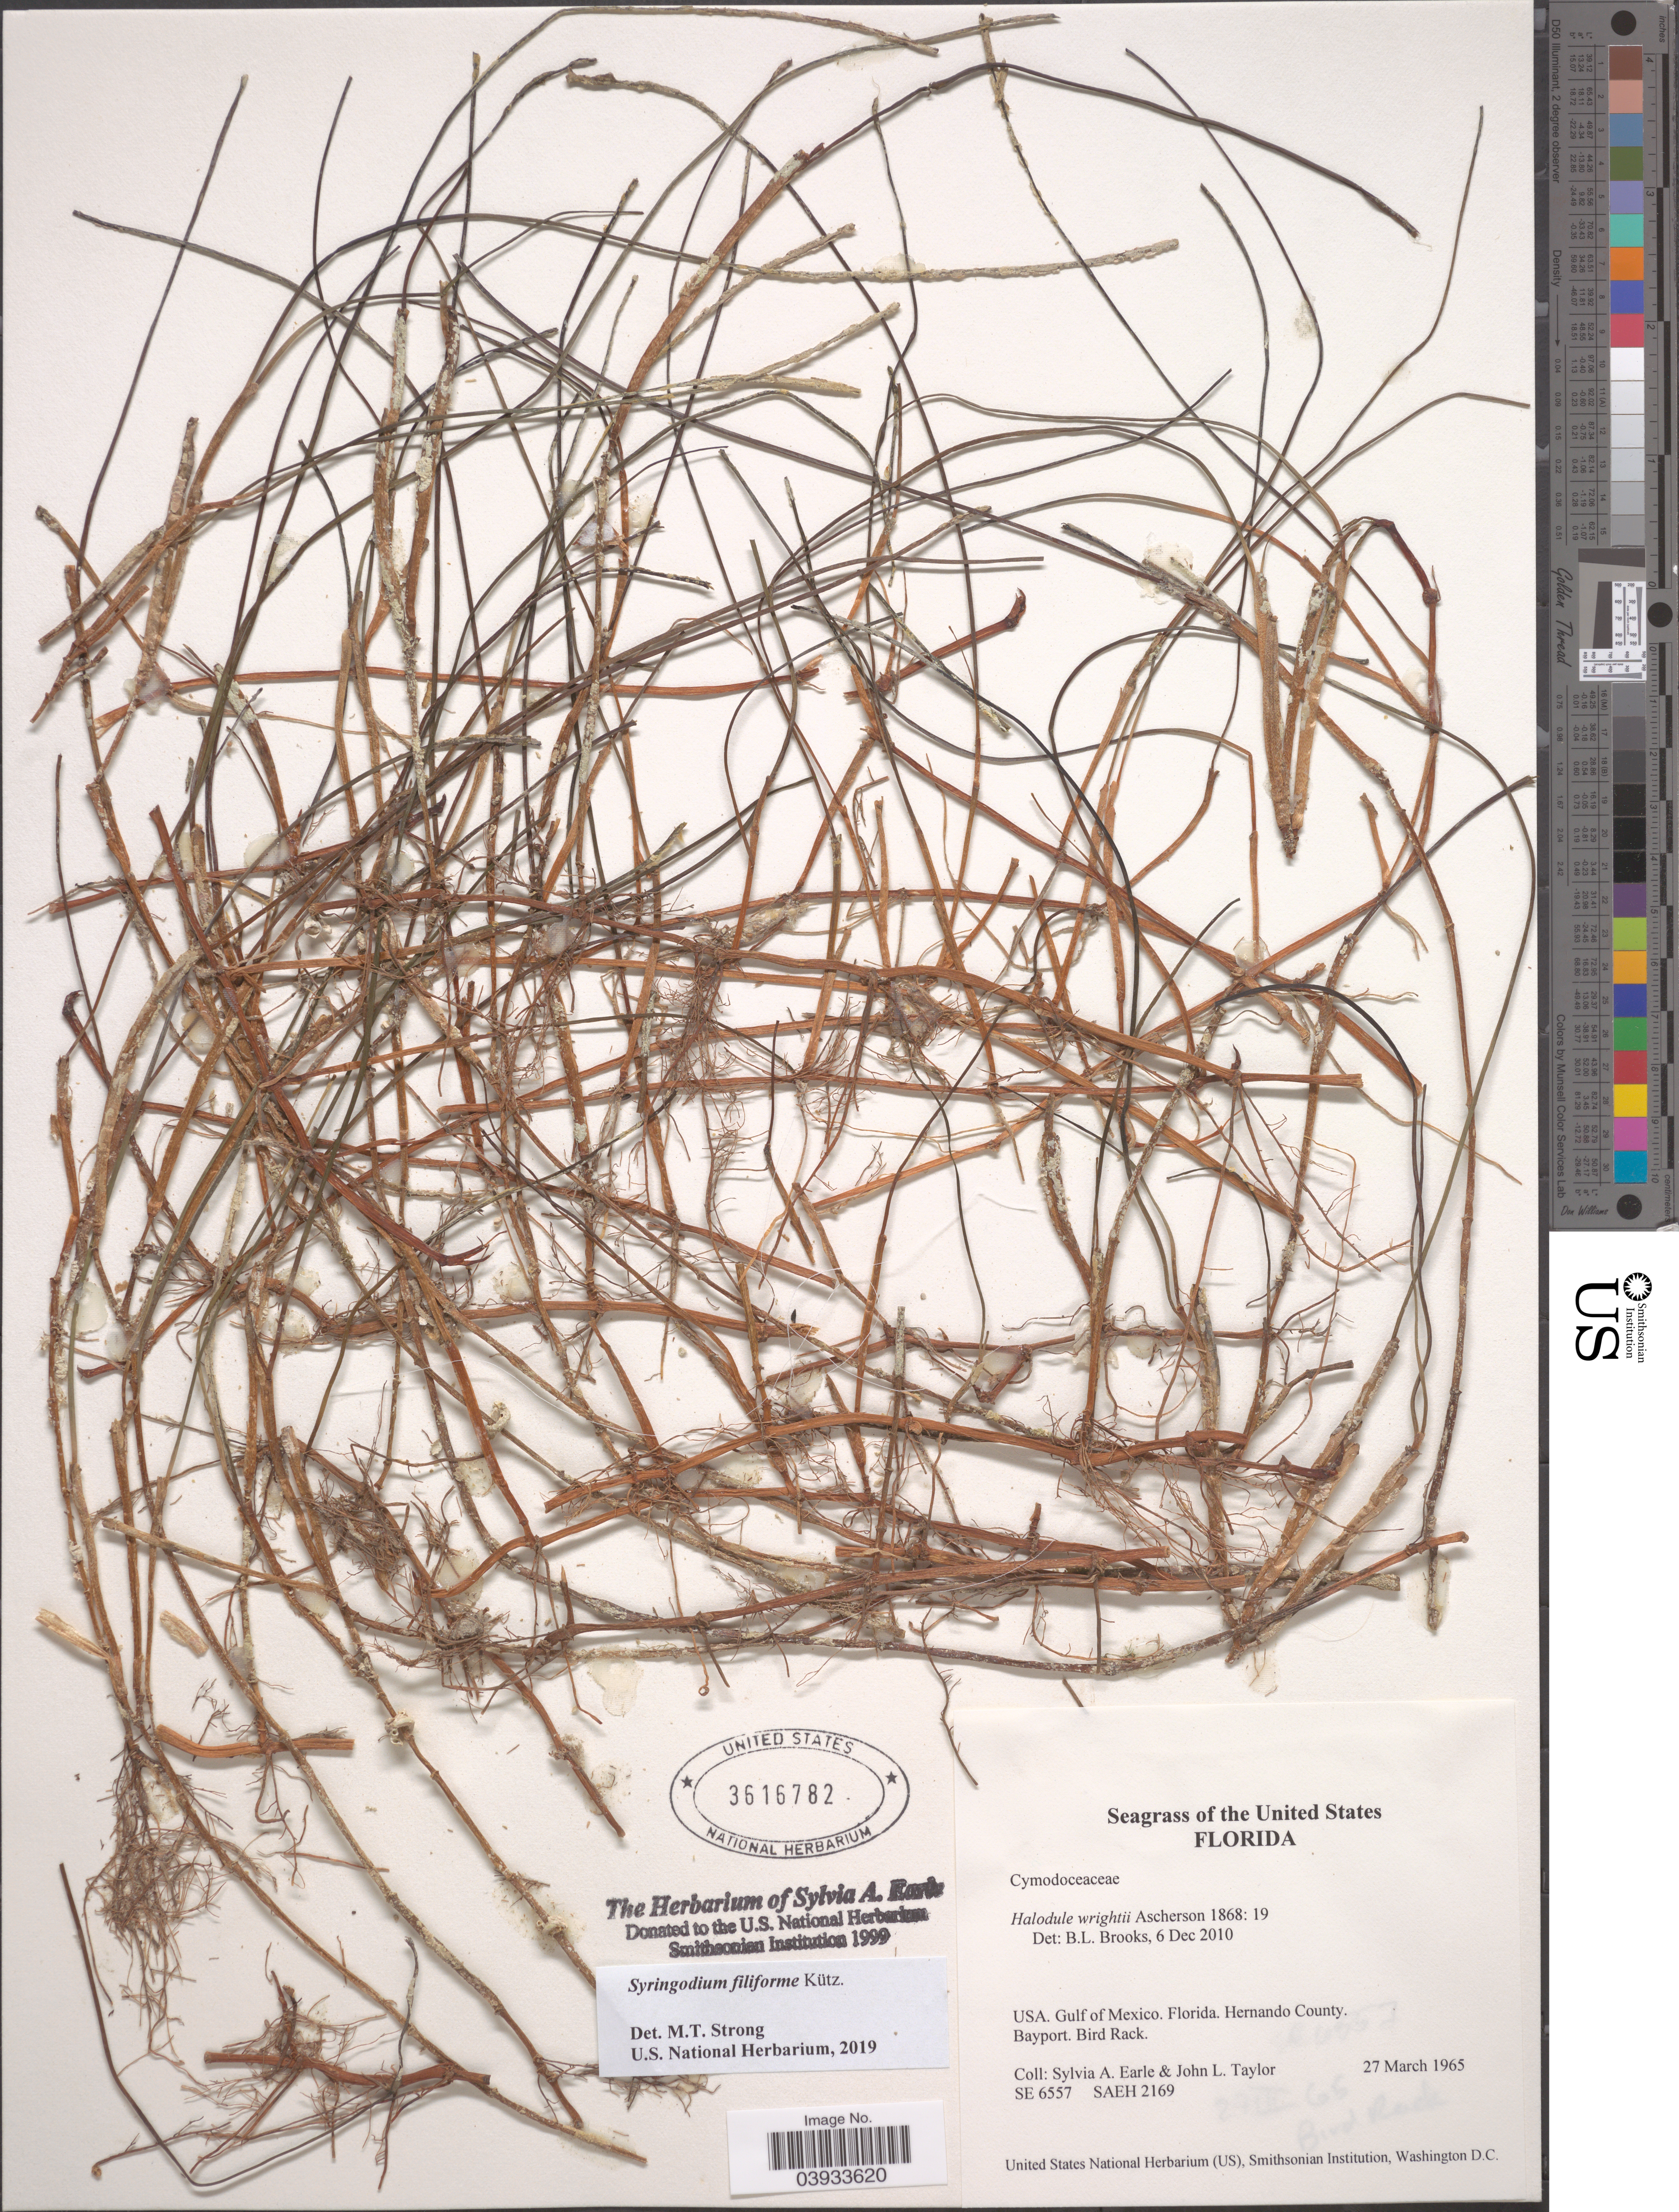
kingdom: Plantae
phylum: Tracheophyta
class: Liliopsida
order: Alismatales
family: Cymodoceaceae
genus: Syringodium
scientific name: Syringodium filiforme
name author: Kütz.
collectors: S. A. Earle & J. L. Taylor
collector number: SE6557/SAEH2169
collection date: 1965-03-27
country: United States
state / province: Florida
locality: Gulf of Mexixo. Hernando County. Bayport. Bird Rack.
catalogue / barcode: US 3616782